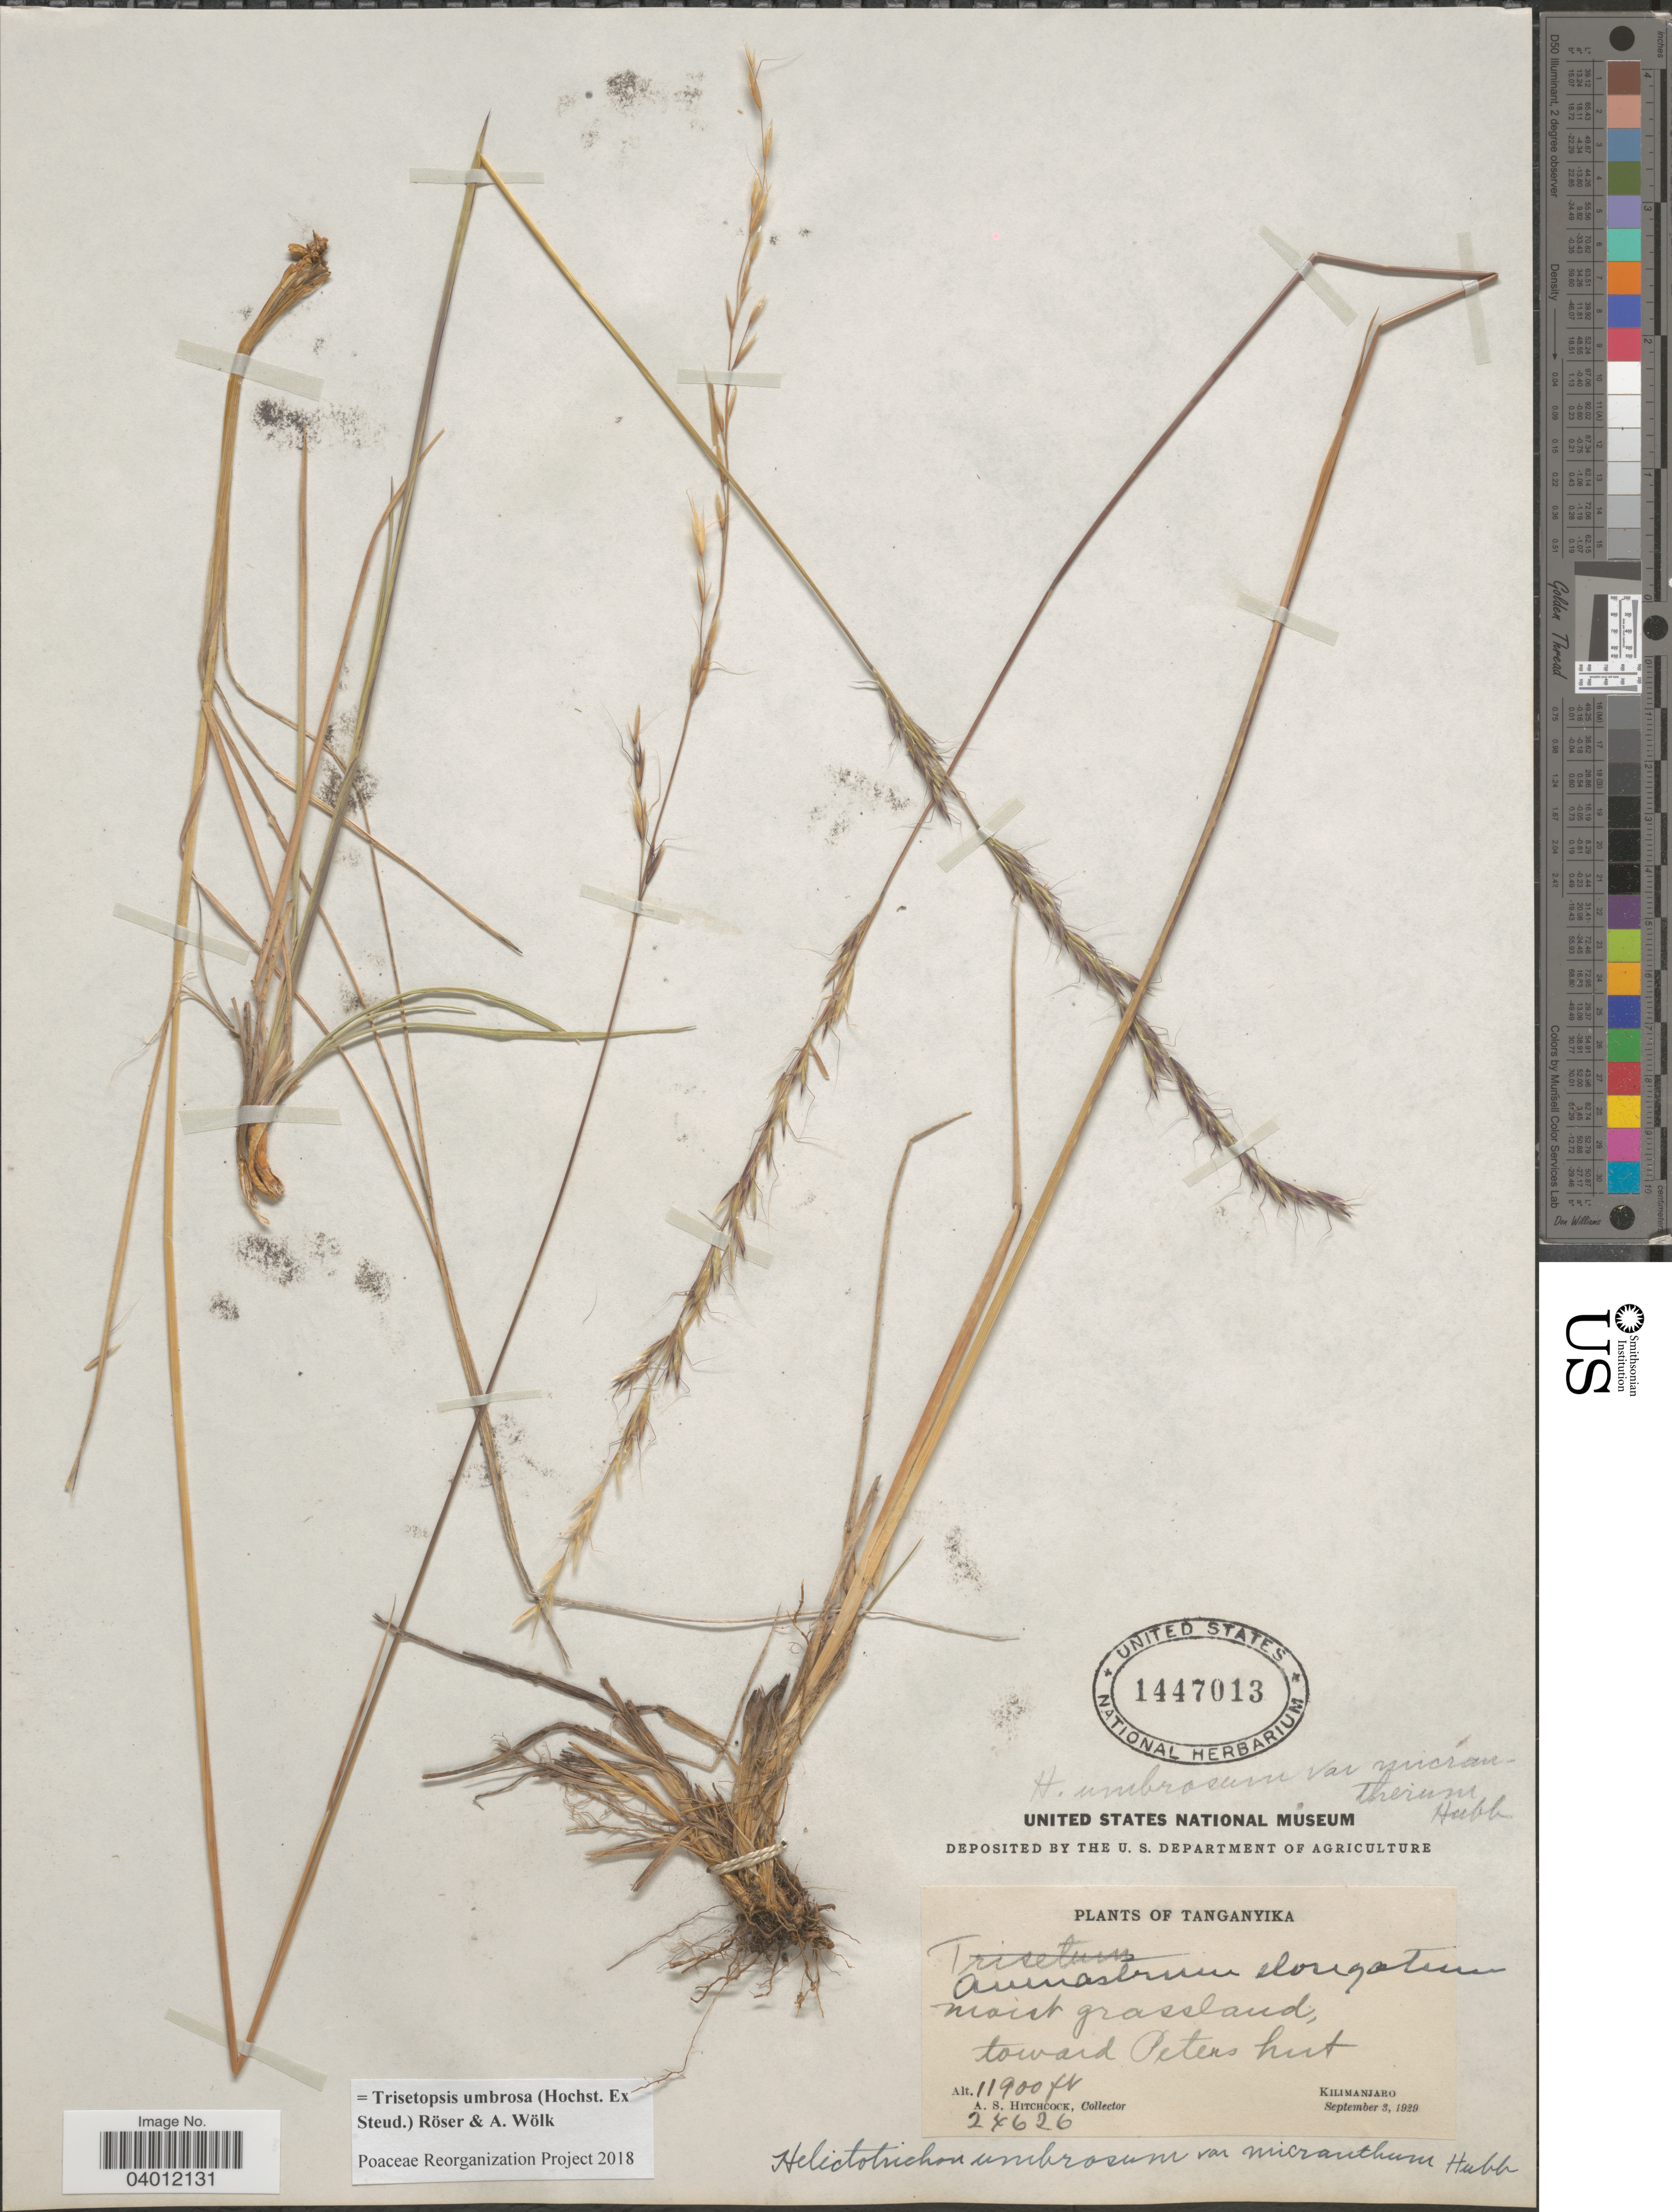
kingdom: Plantae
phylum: Tracheophyta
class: Liliopsida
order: Poales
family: Poaceae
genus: Trisetopsis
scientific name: Trisetopsis umbrosa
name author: (Hochst. ex Steud.) Röser & Wölk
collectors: A. S. Hitchcock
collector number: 24626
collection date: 1929-09-03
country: Tanzania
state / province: Kilimanjaro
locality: Tanganyika. Moist grassland toward Peters hut.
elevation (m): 3627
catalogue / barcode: US 1447013